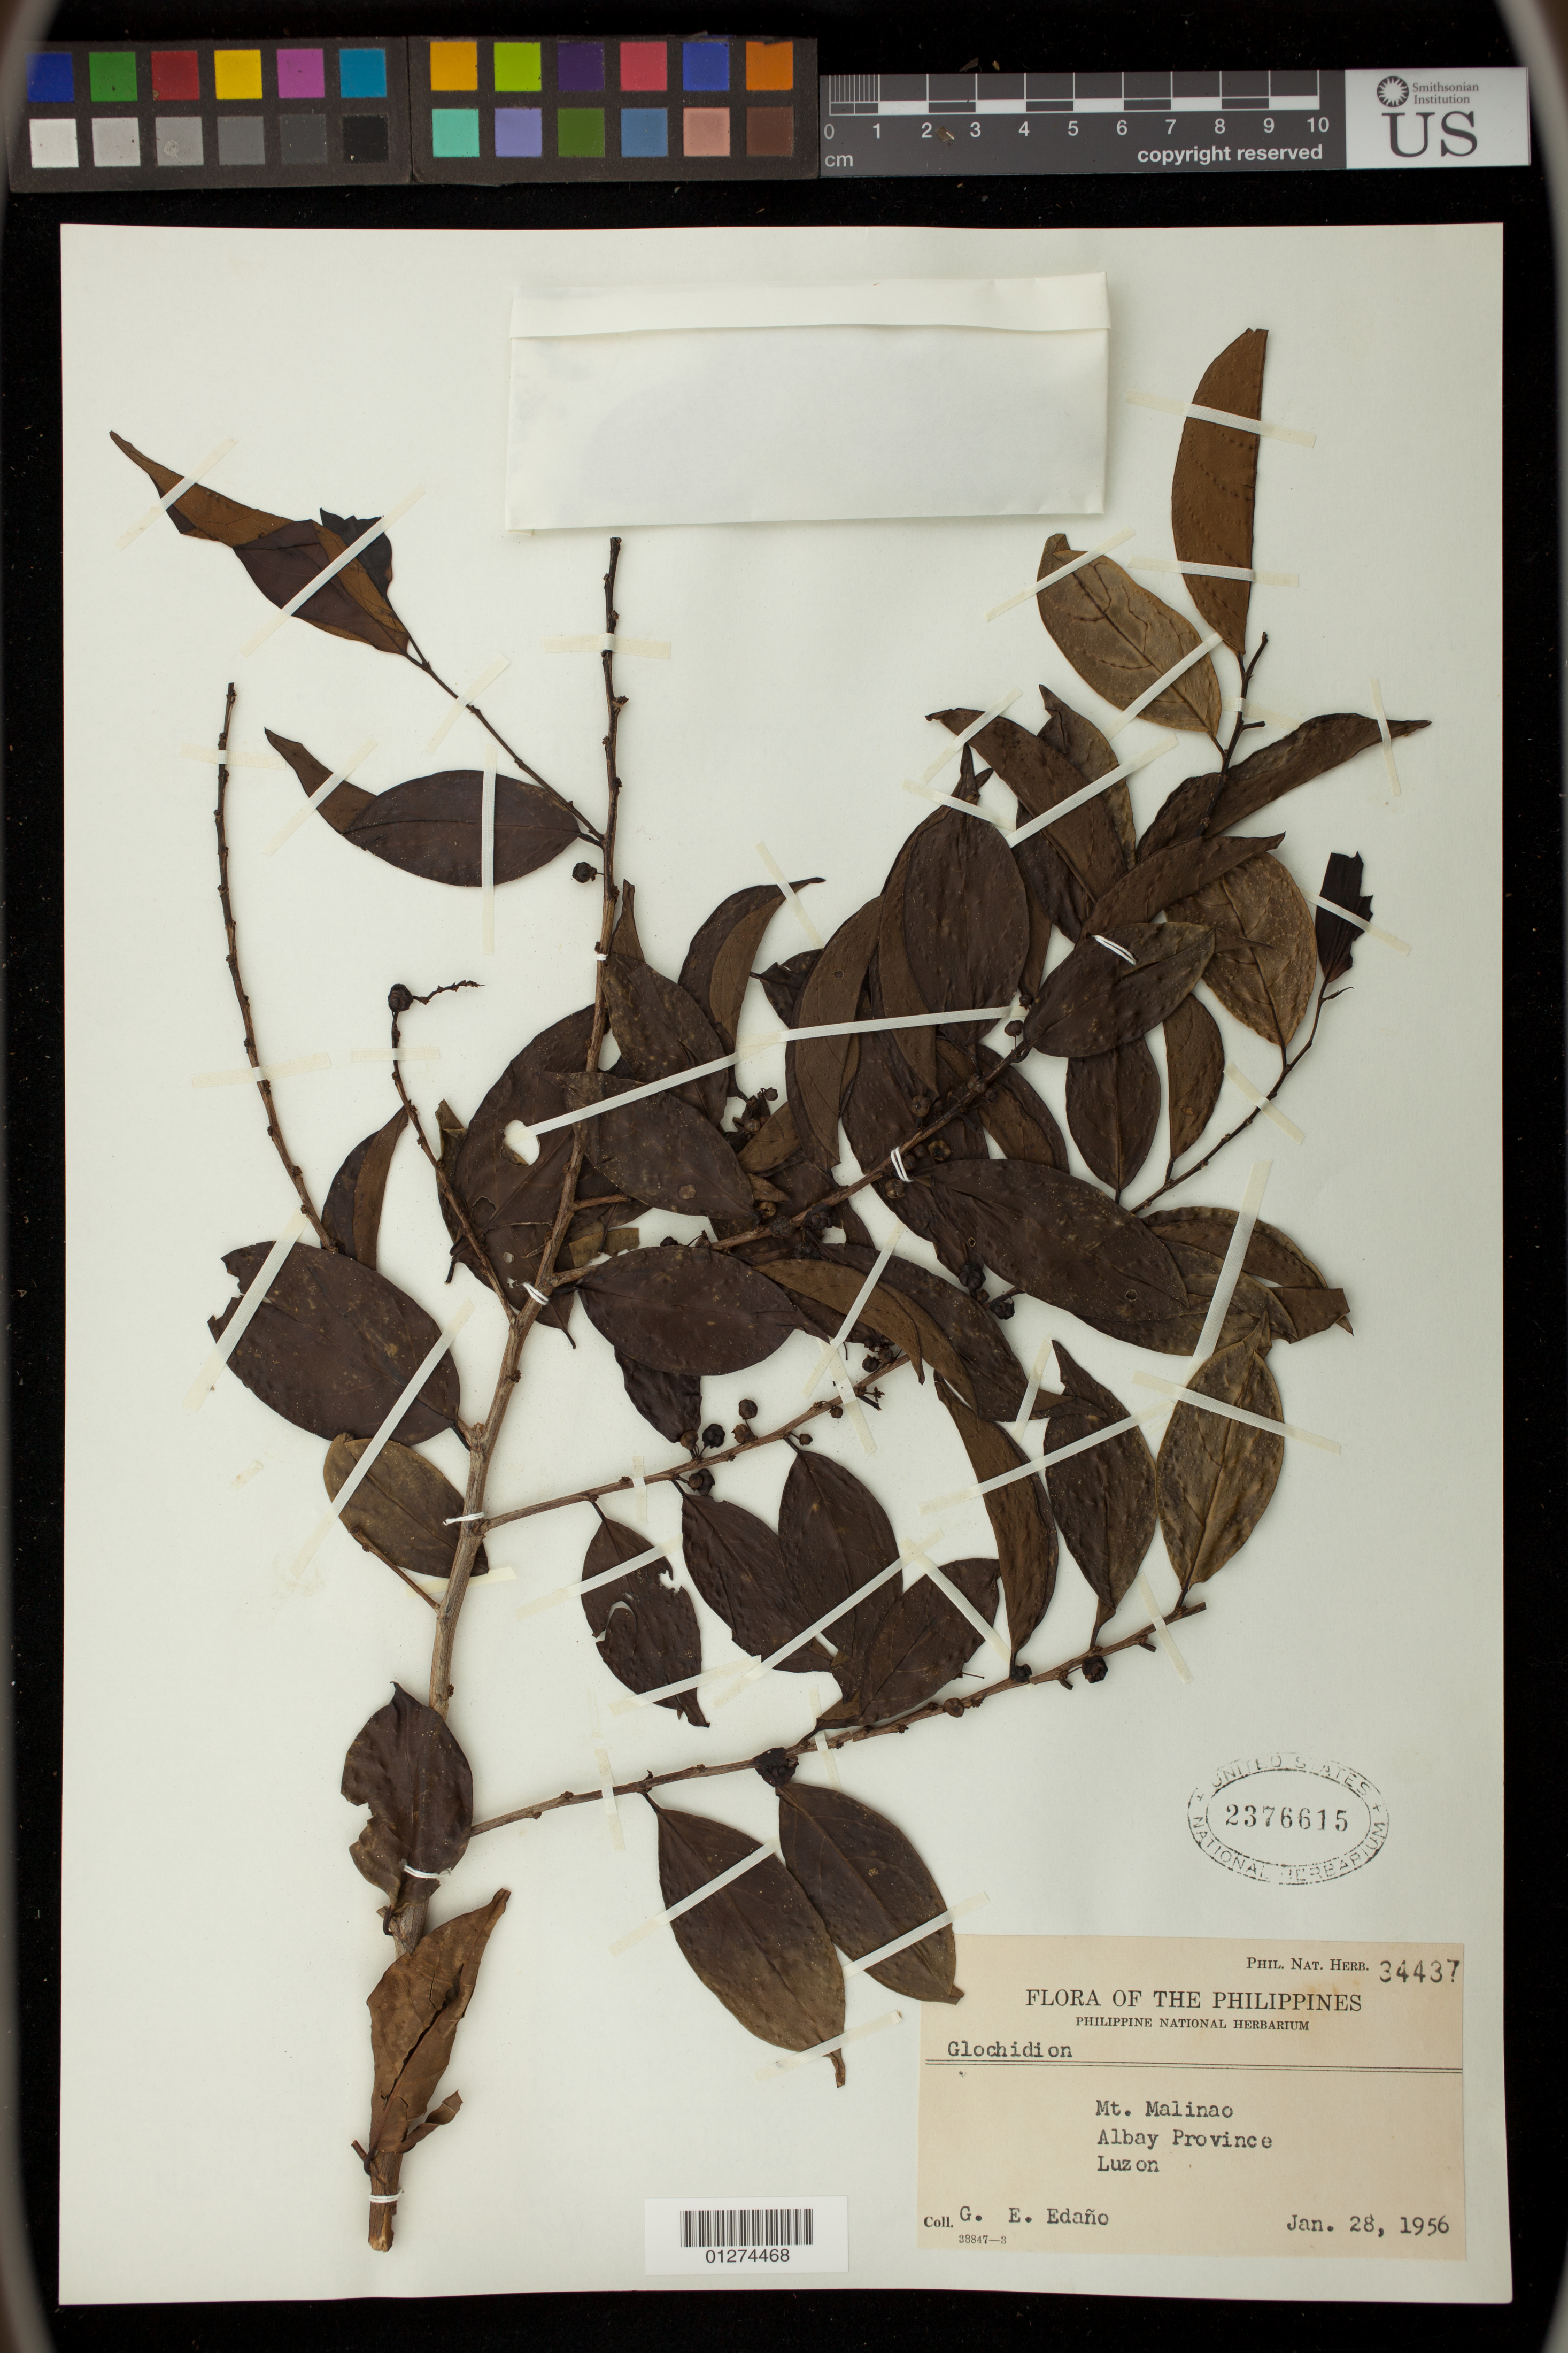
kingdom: Plantae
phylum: Tracheophyta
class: Magnoliopsida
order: Malpighiales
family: Phyllanthaceae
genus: Glochidion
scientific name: Glochidion sp.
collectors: G. E. Edaño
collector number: Phil. Nat. Herb. 34437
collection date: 1956-01-28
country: Philippines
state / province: Bicol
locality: Mt. Malinao, Albay Province, Luzon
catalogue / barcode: US 2376615